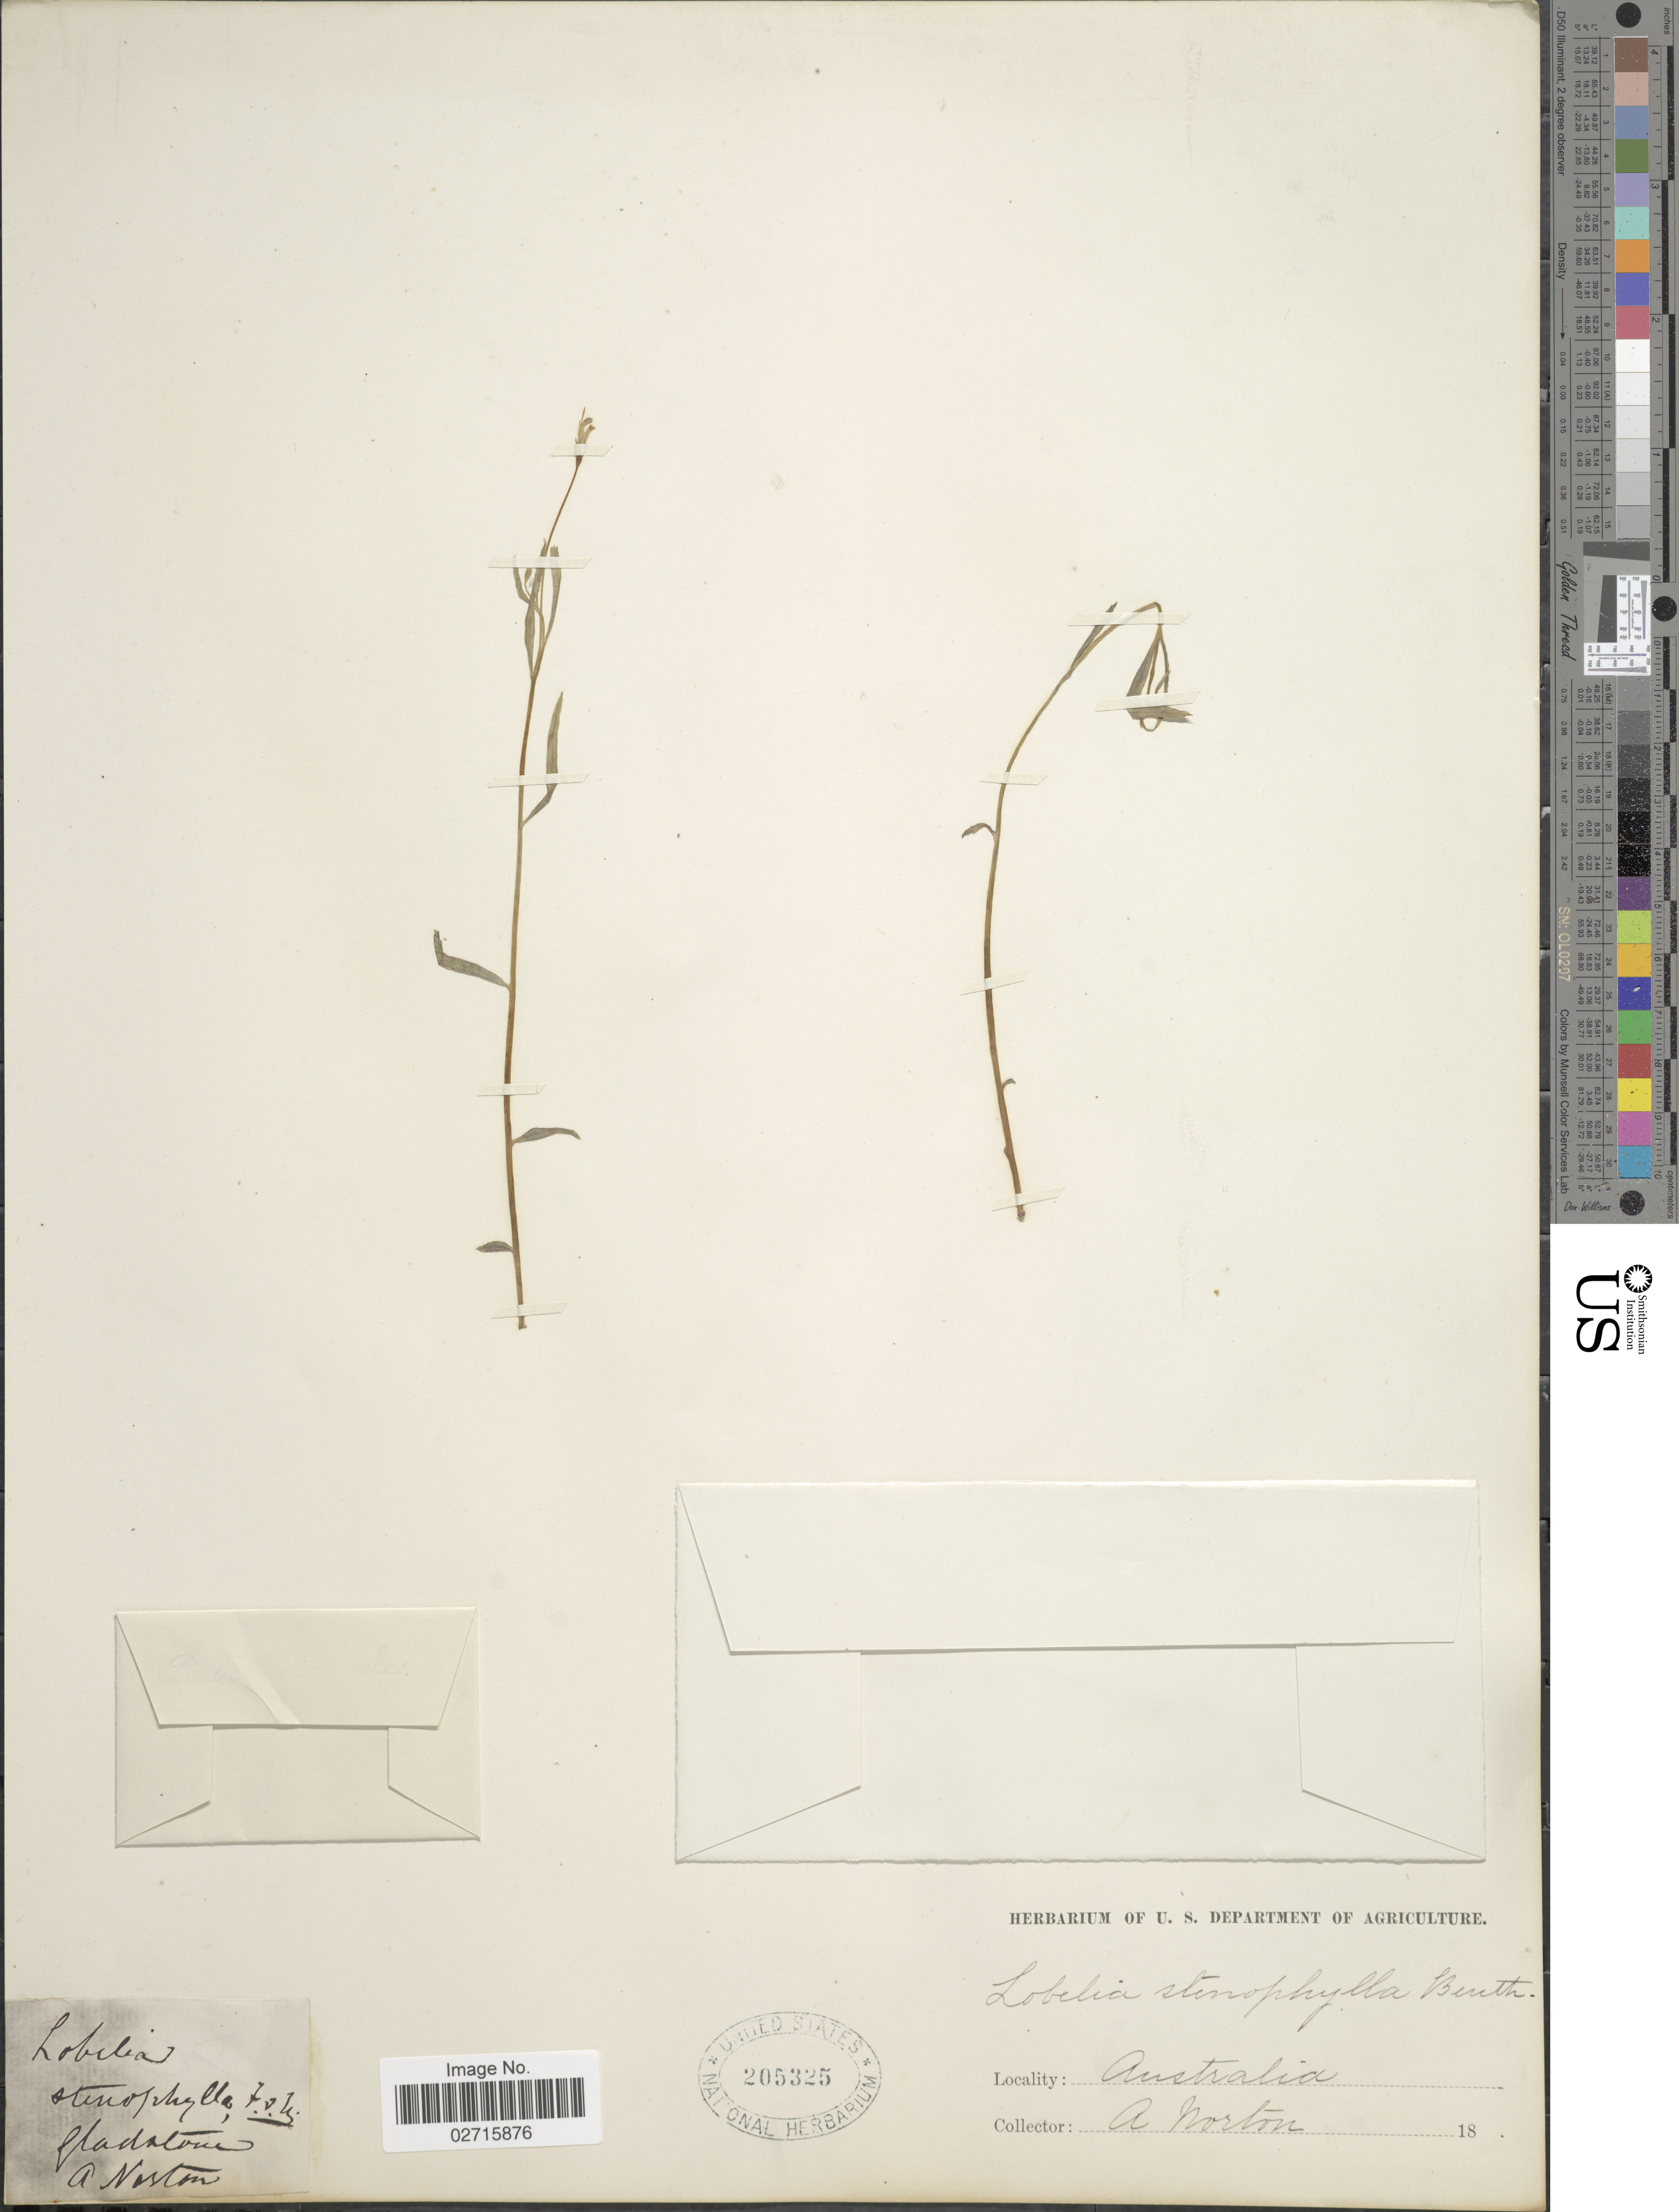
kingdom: Plantae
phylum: Tracheophyta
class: Magnoliopsida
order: Asterales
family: Campanulaceae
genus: Lobelia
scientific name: Lobelia stenophylla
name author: Benth.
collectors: A. Norton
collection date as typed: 18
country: Australia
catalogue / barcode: US 205325